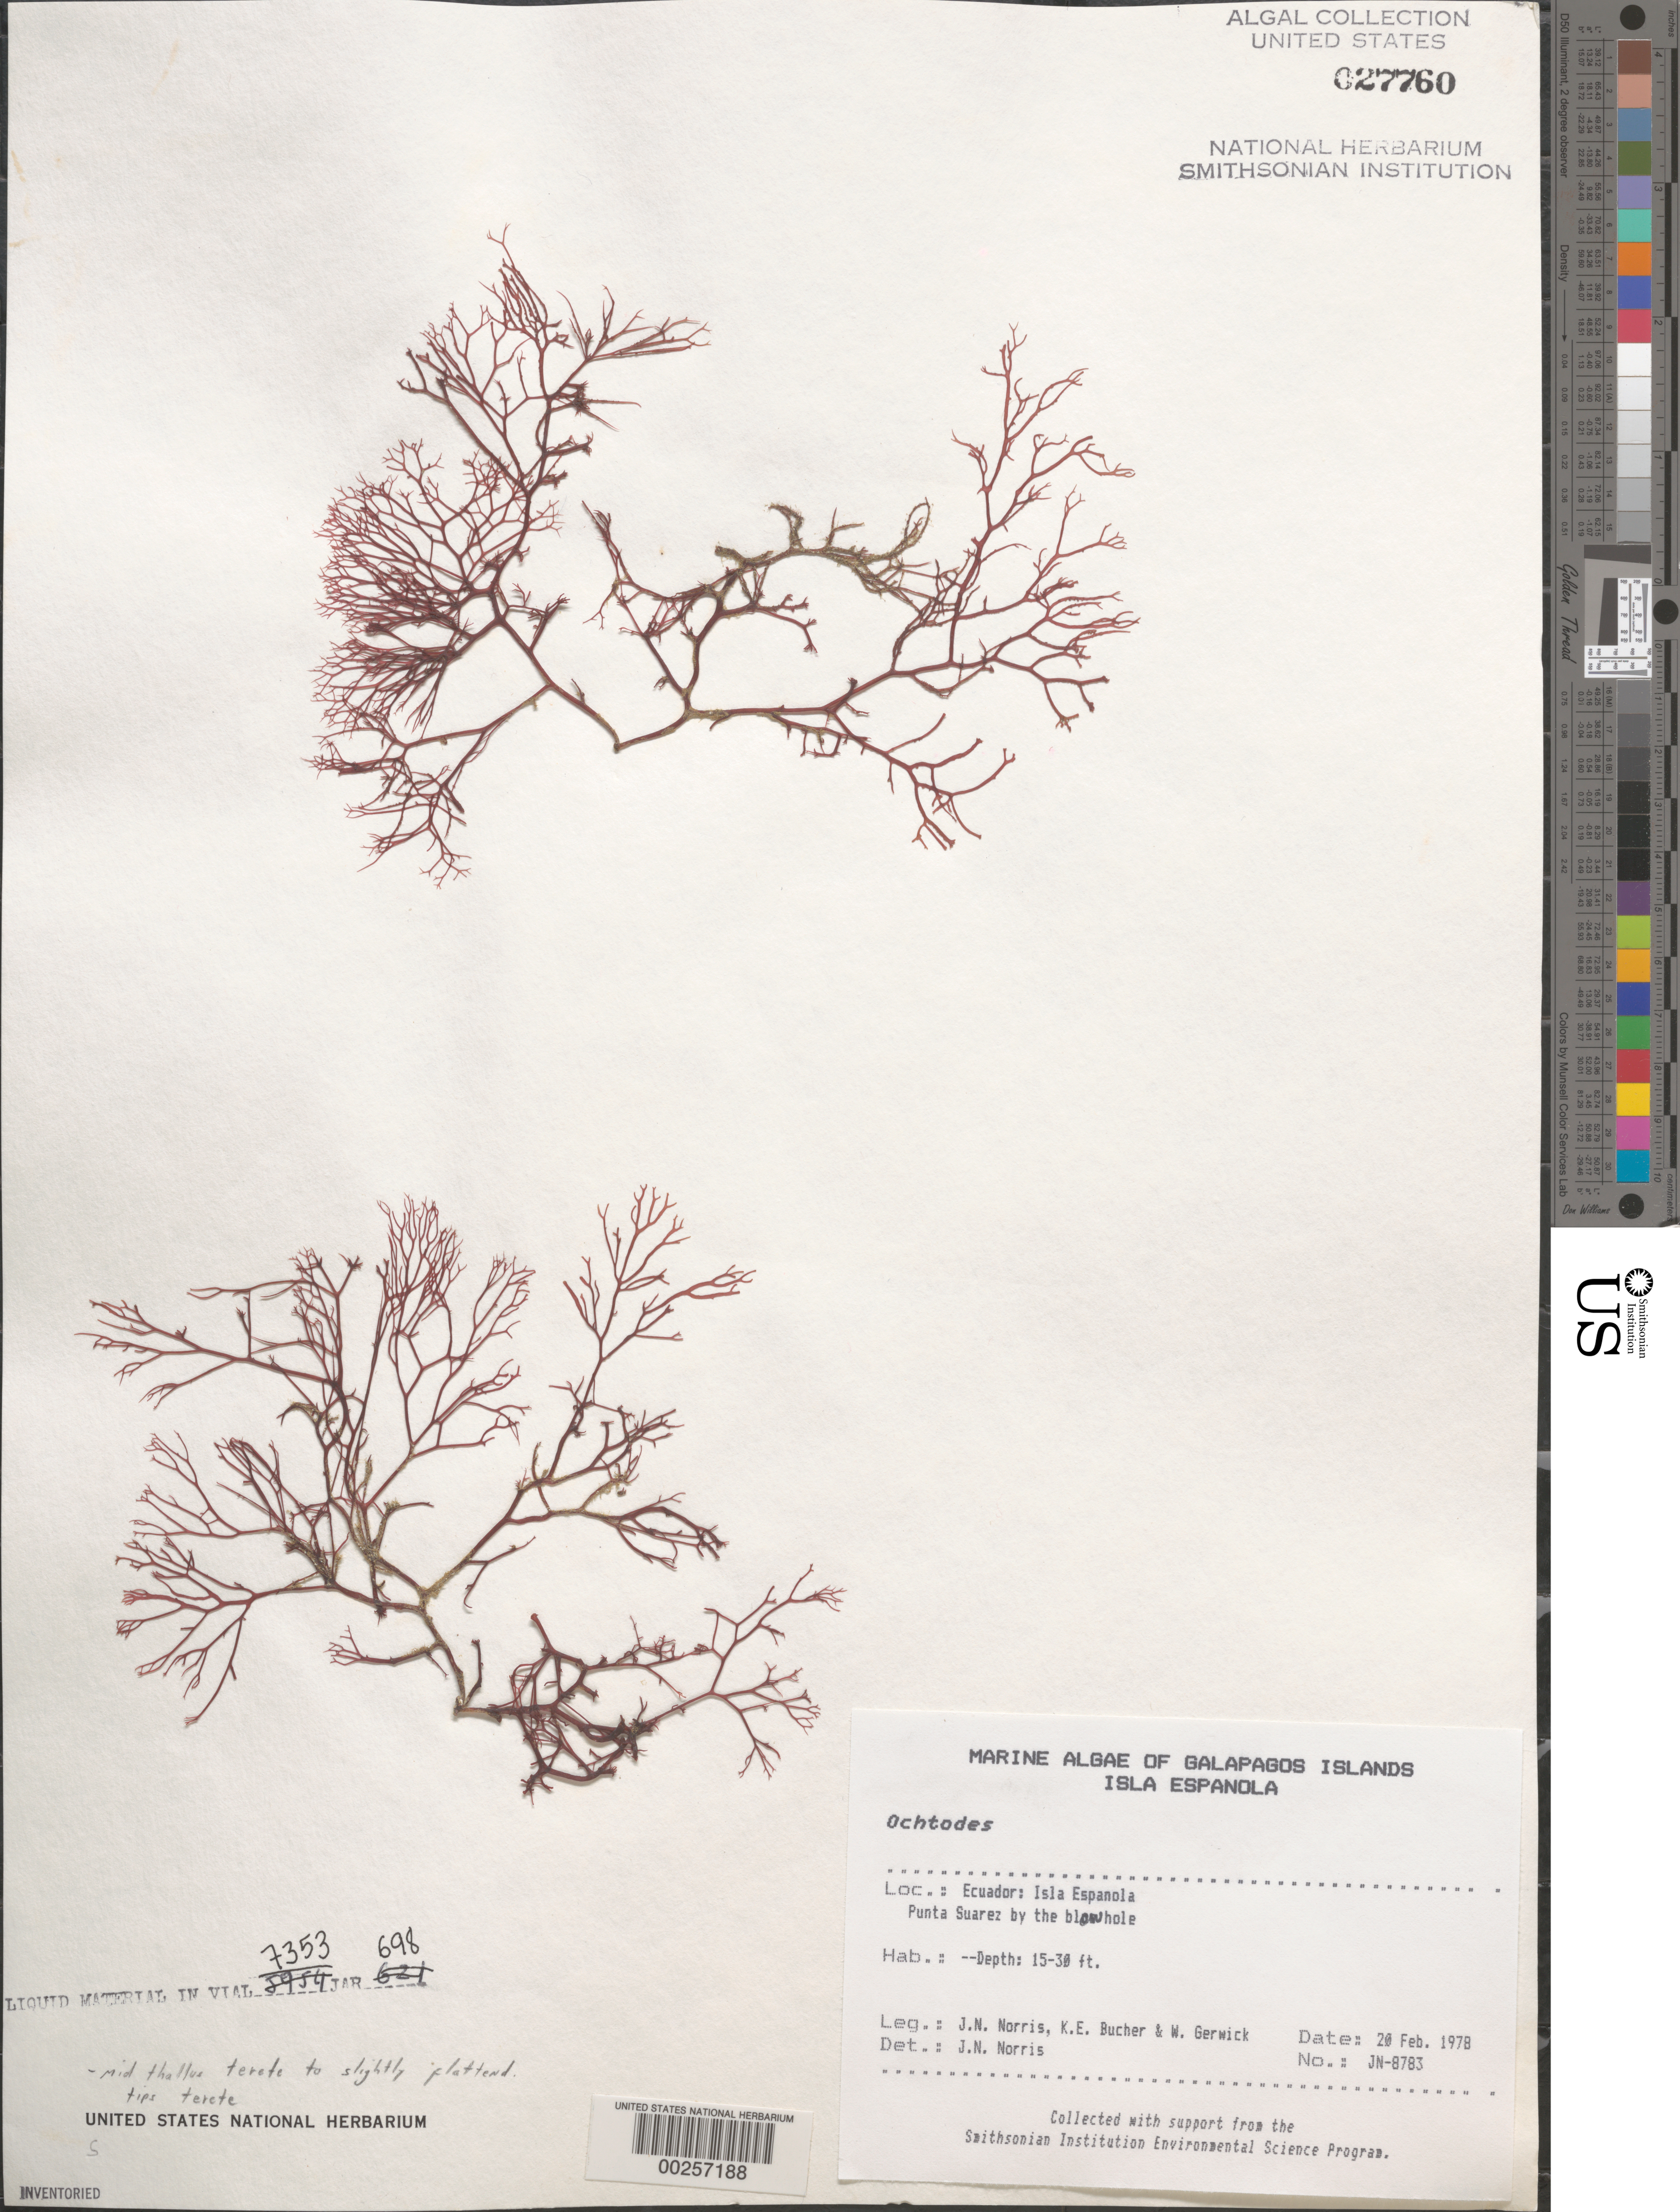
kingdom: Plantae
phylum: Rhodophyta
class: Florideophyceae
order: Gigartinales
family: Rhizophyllidaceae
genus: Ochtodes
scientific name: Ochtodes sp.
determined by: Norris, James N.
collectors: J. N. Norris, K. E. Bucher & W. Gerwick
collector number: JN-8783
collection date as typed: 20 Feb 1978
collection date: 1978-02-20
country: Ecuador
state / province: Colón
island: Española [Hood]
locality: Punta Suarez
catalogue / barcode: US 27760